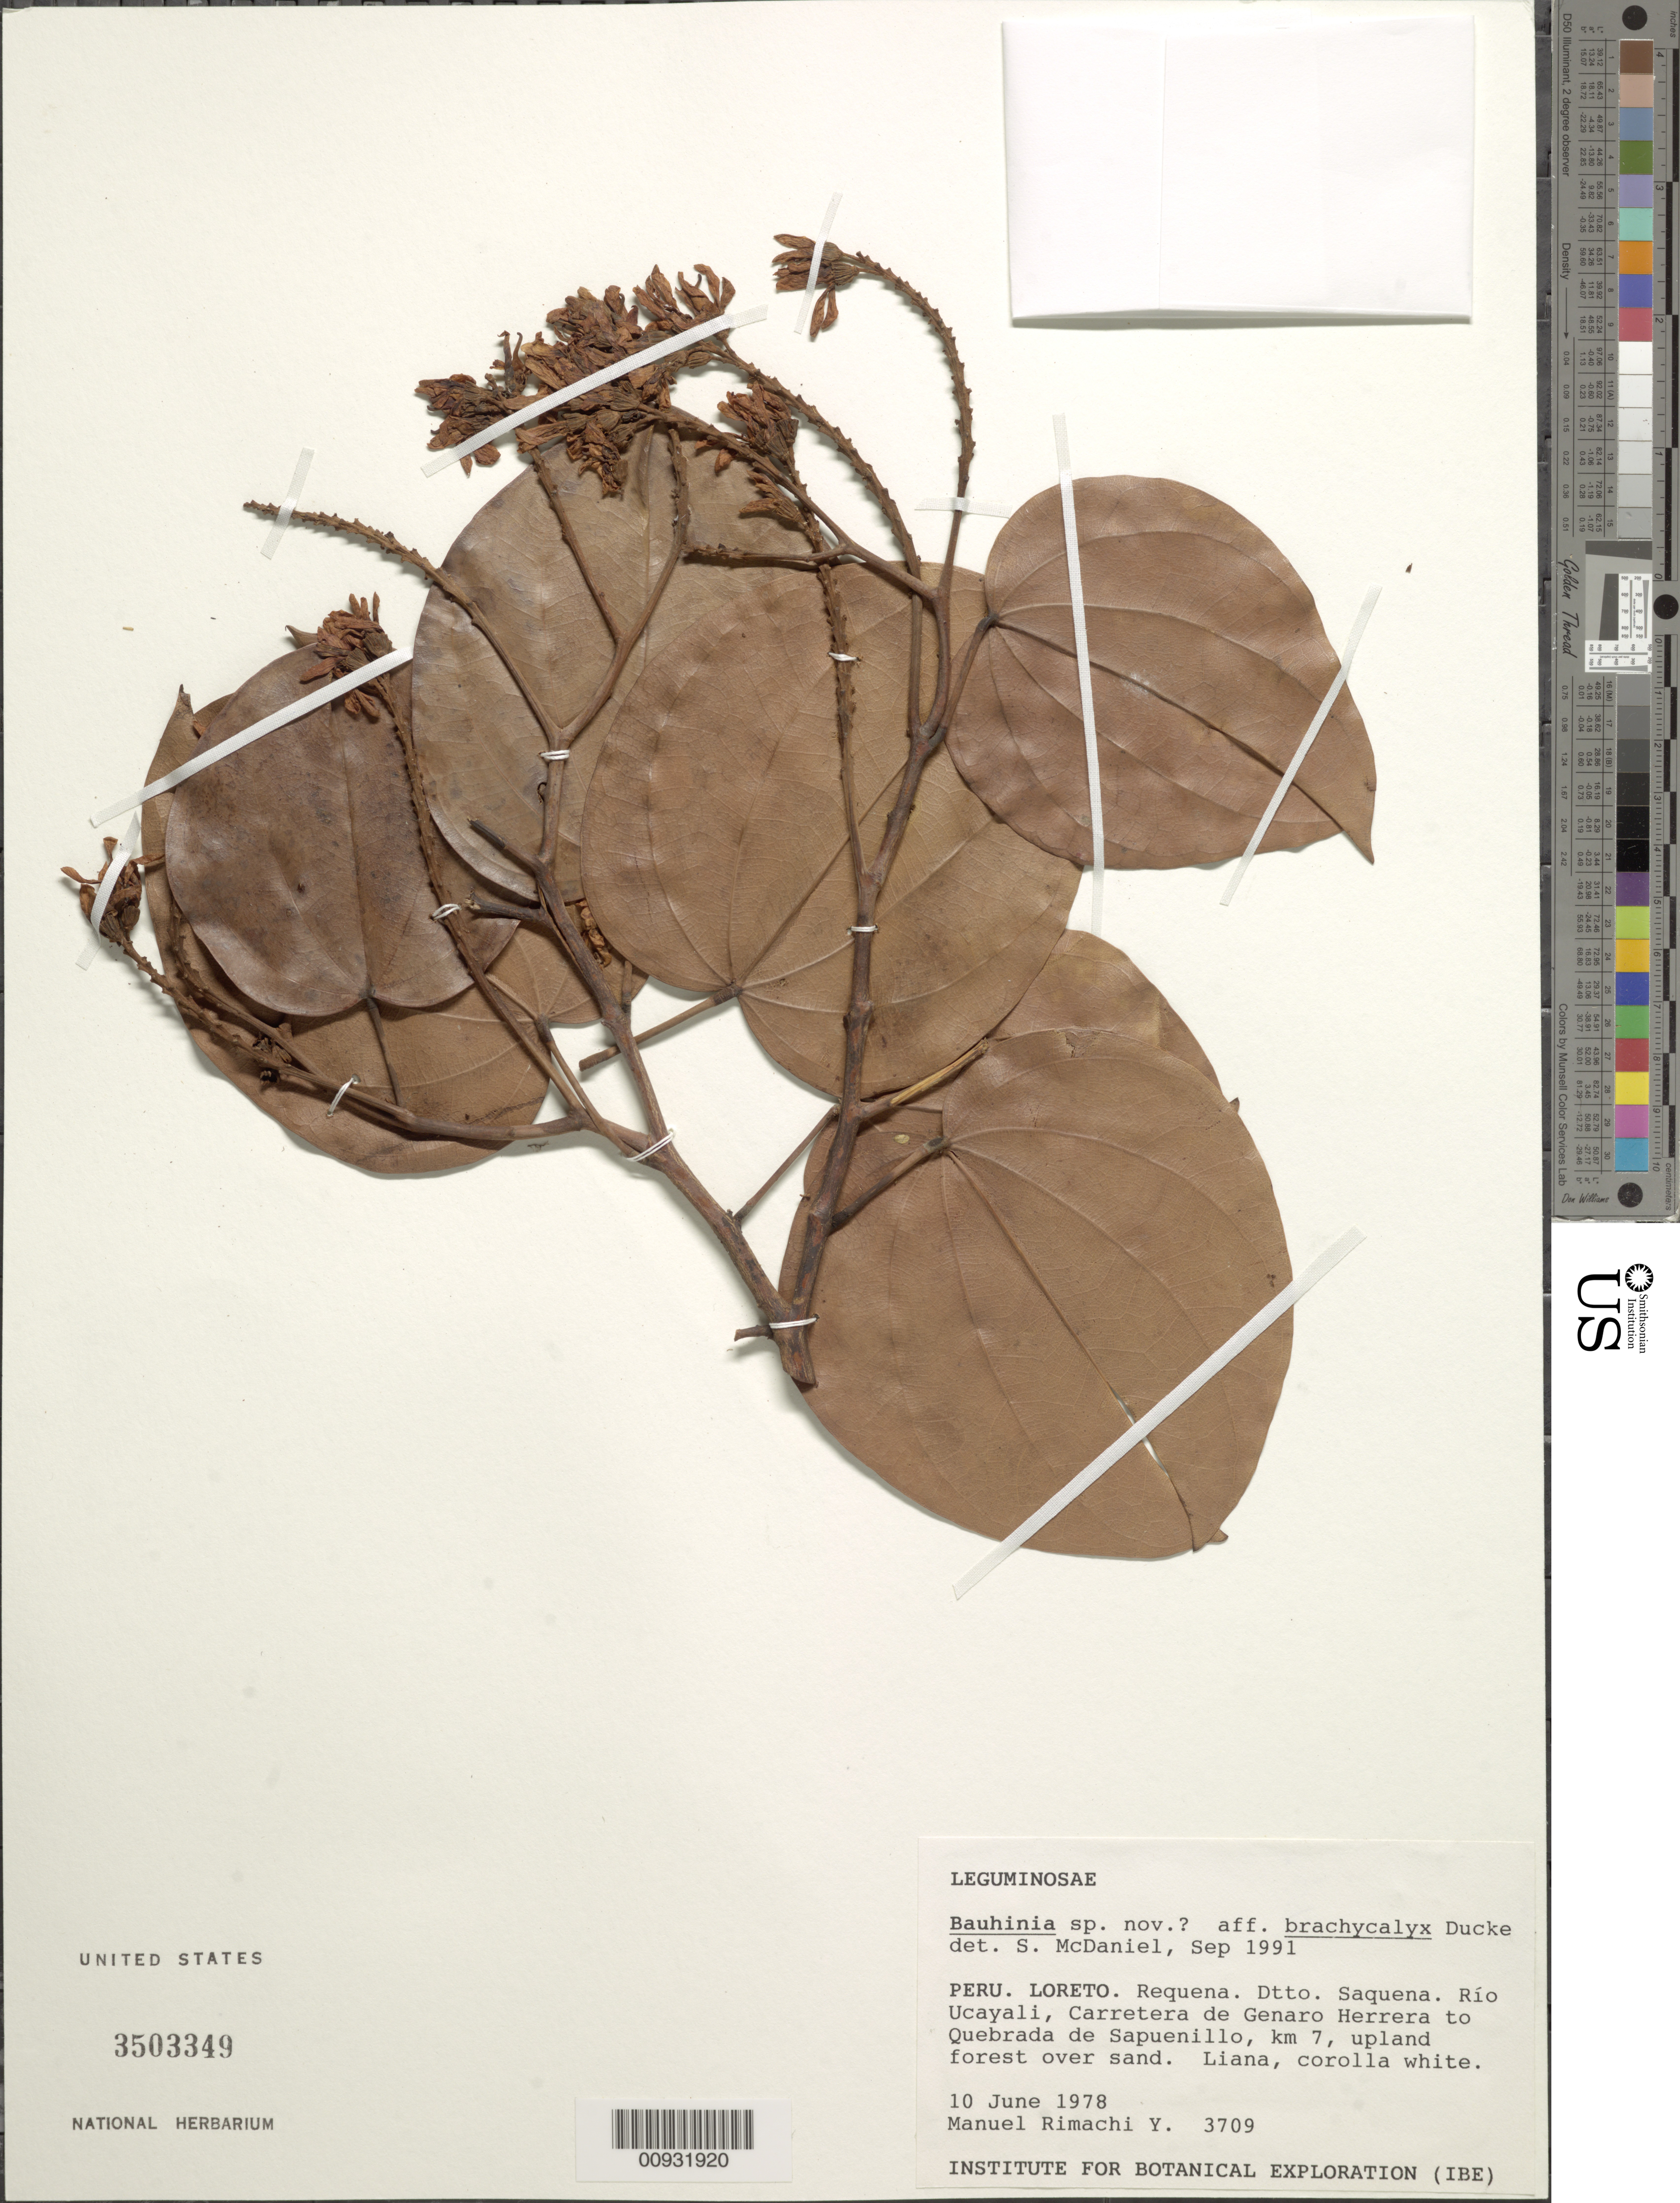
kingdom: Plantae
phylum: Tracheophyta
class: Magnoliopsida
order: Fabales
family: Fabaceae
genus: Bauhinia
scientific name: Bauhinia sp.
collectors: M. Rimachi Y.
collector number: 3709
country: Peru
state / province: Loreto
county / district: Requena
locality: Saquena, Rio Ucayali, Carretera de Genaro Herrera to Quebrada de Sapuenillo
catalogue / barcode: US 3503349